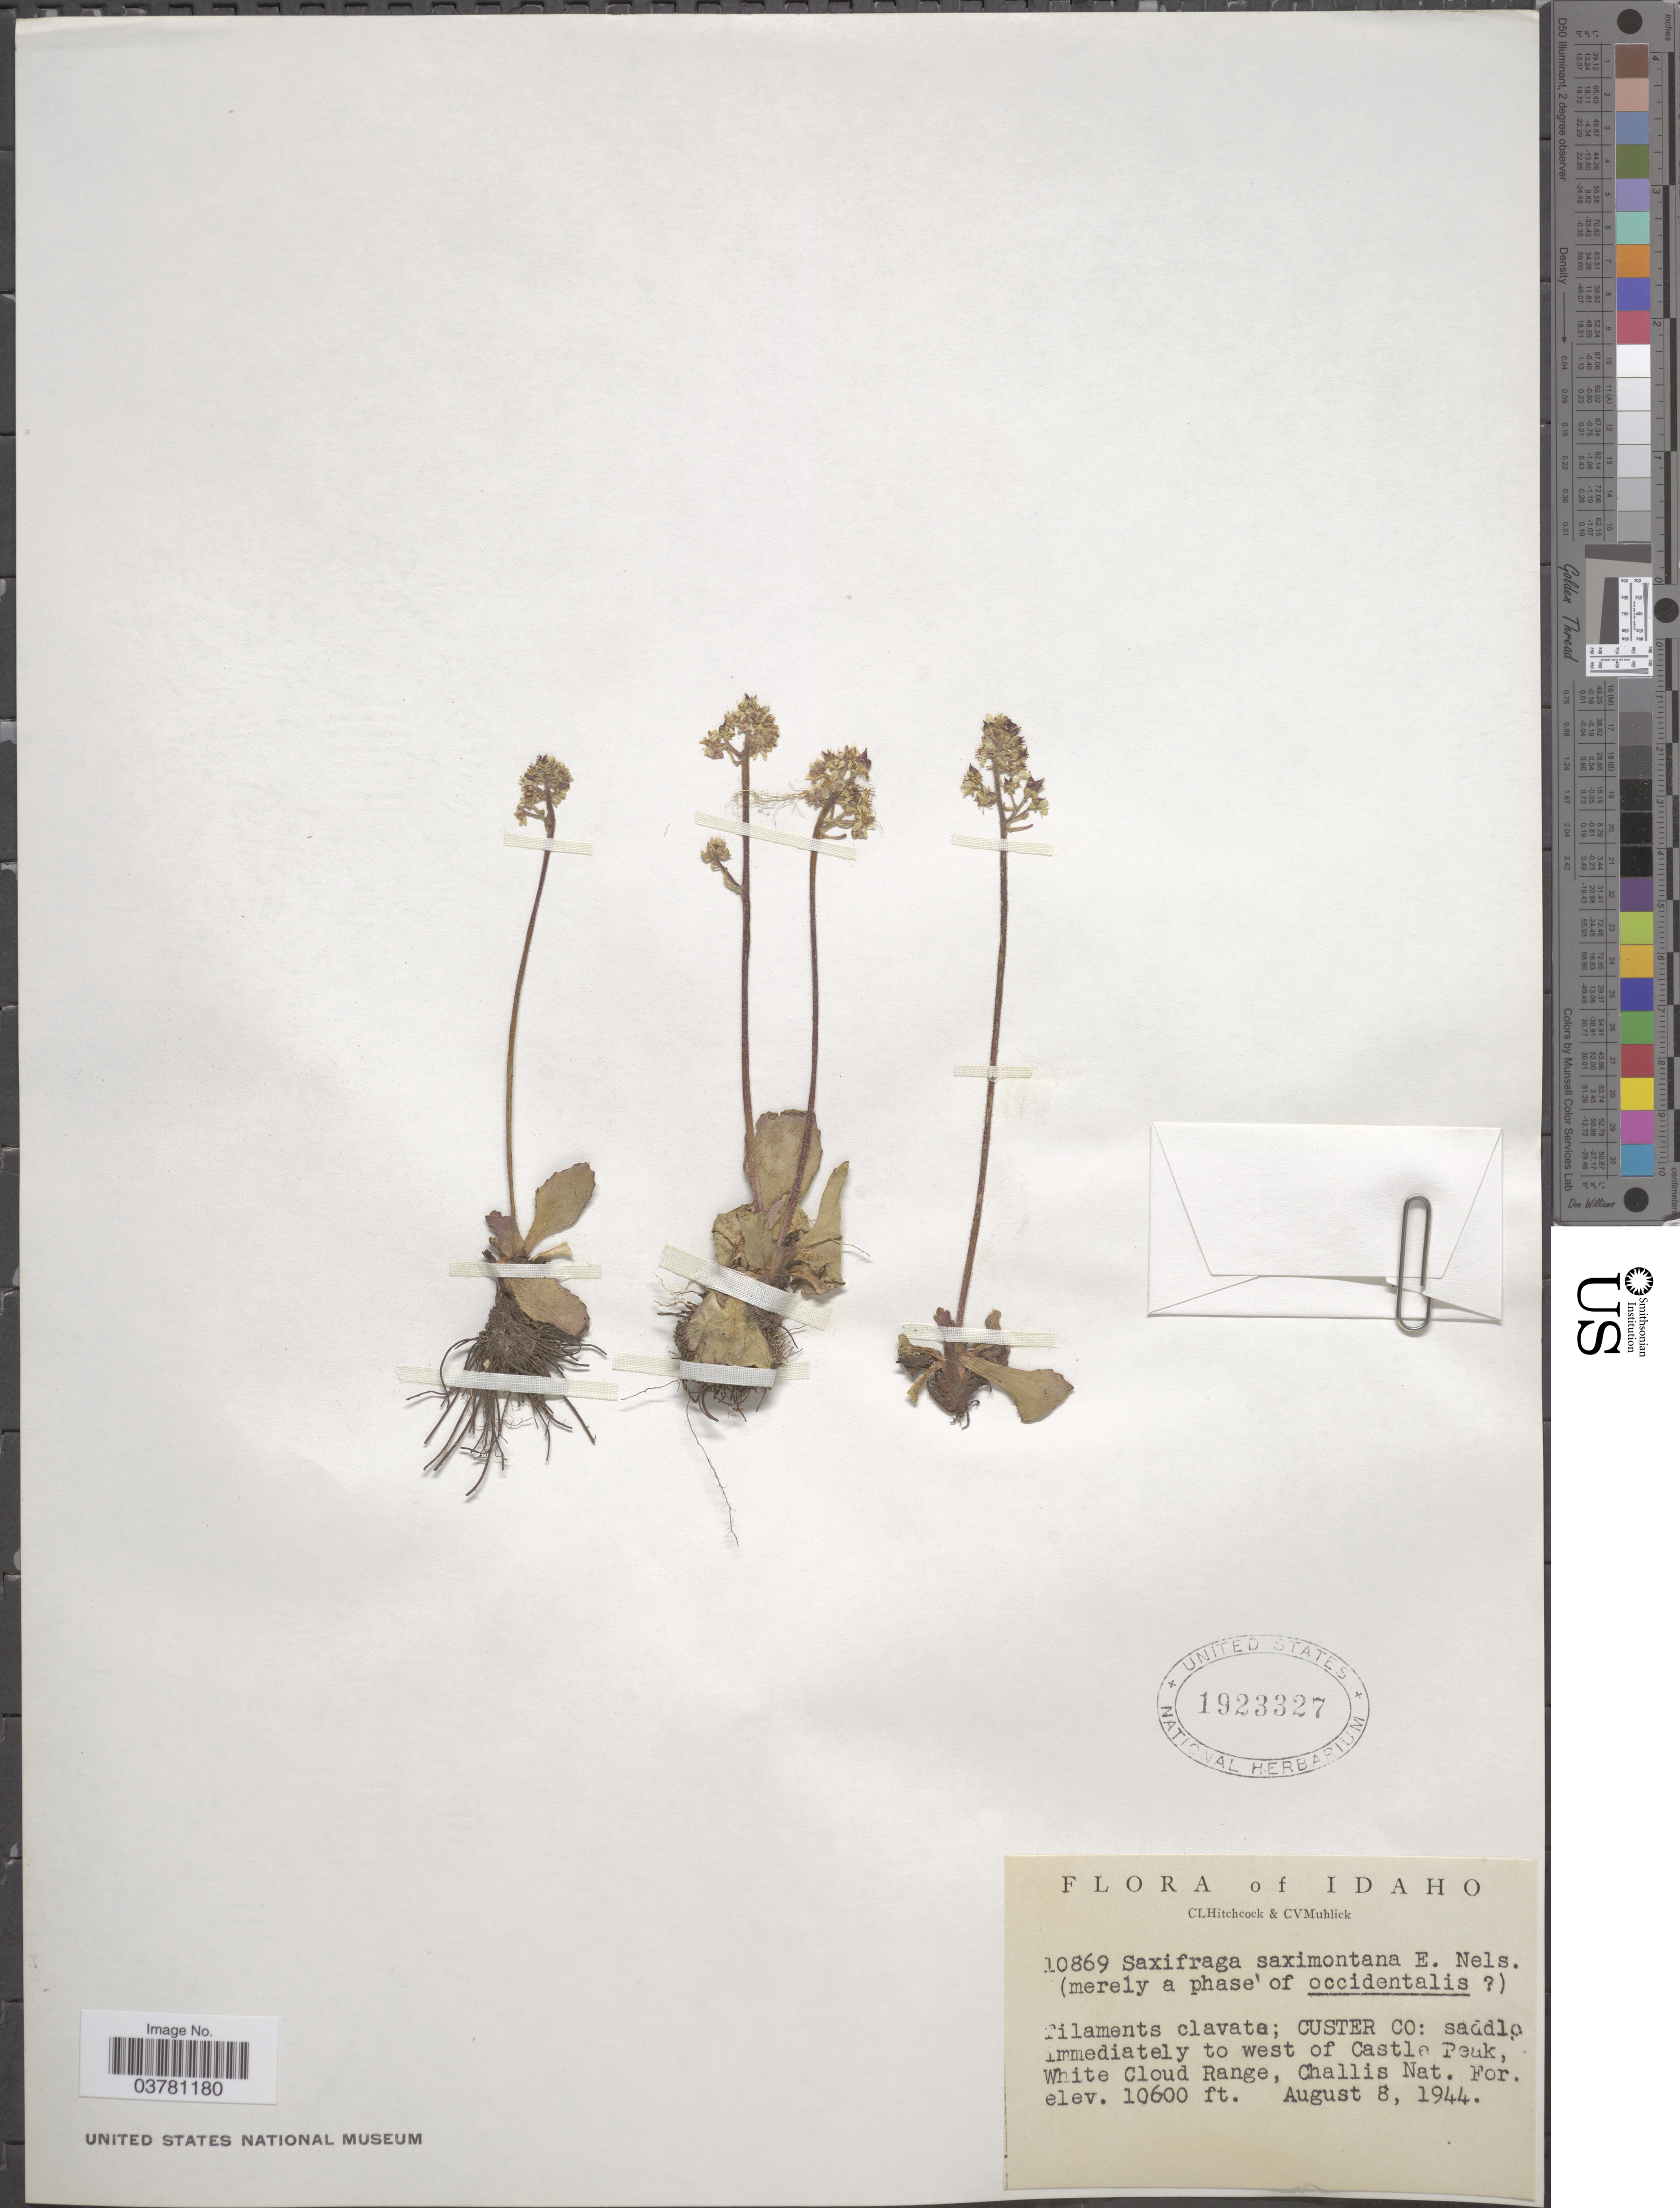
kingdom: Plantae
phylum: Tracheophyta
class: Magnoliopsida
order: Saxifragales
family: Saxifragaceae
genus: Micranthes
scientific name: Micranthes occidentalis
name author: (S. Watson) Small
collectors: C. L. Hitchcock & C. V. Muhlick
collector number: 10869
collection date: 1944-08-08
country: United States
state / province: Idaho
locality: Custer Co: saddle immediately to west of Castle Peak, White Cloud Range, Challis Nat. For.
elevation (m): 3231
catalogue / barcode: US 1923327